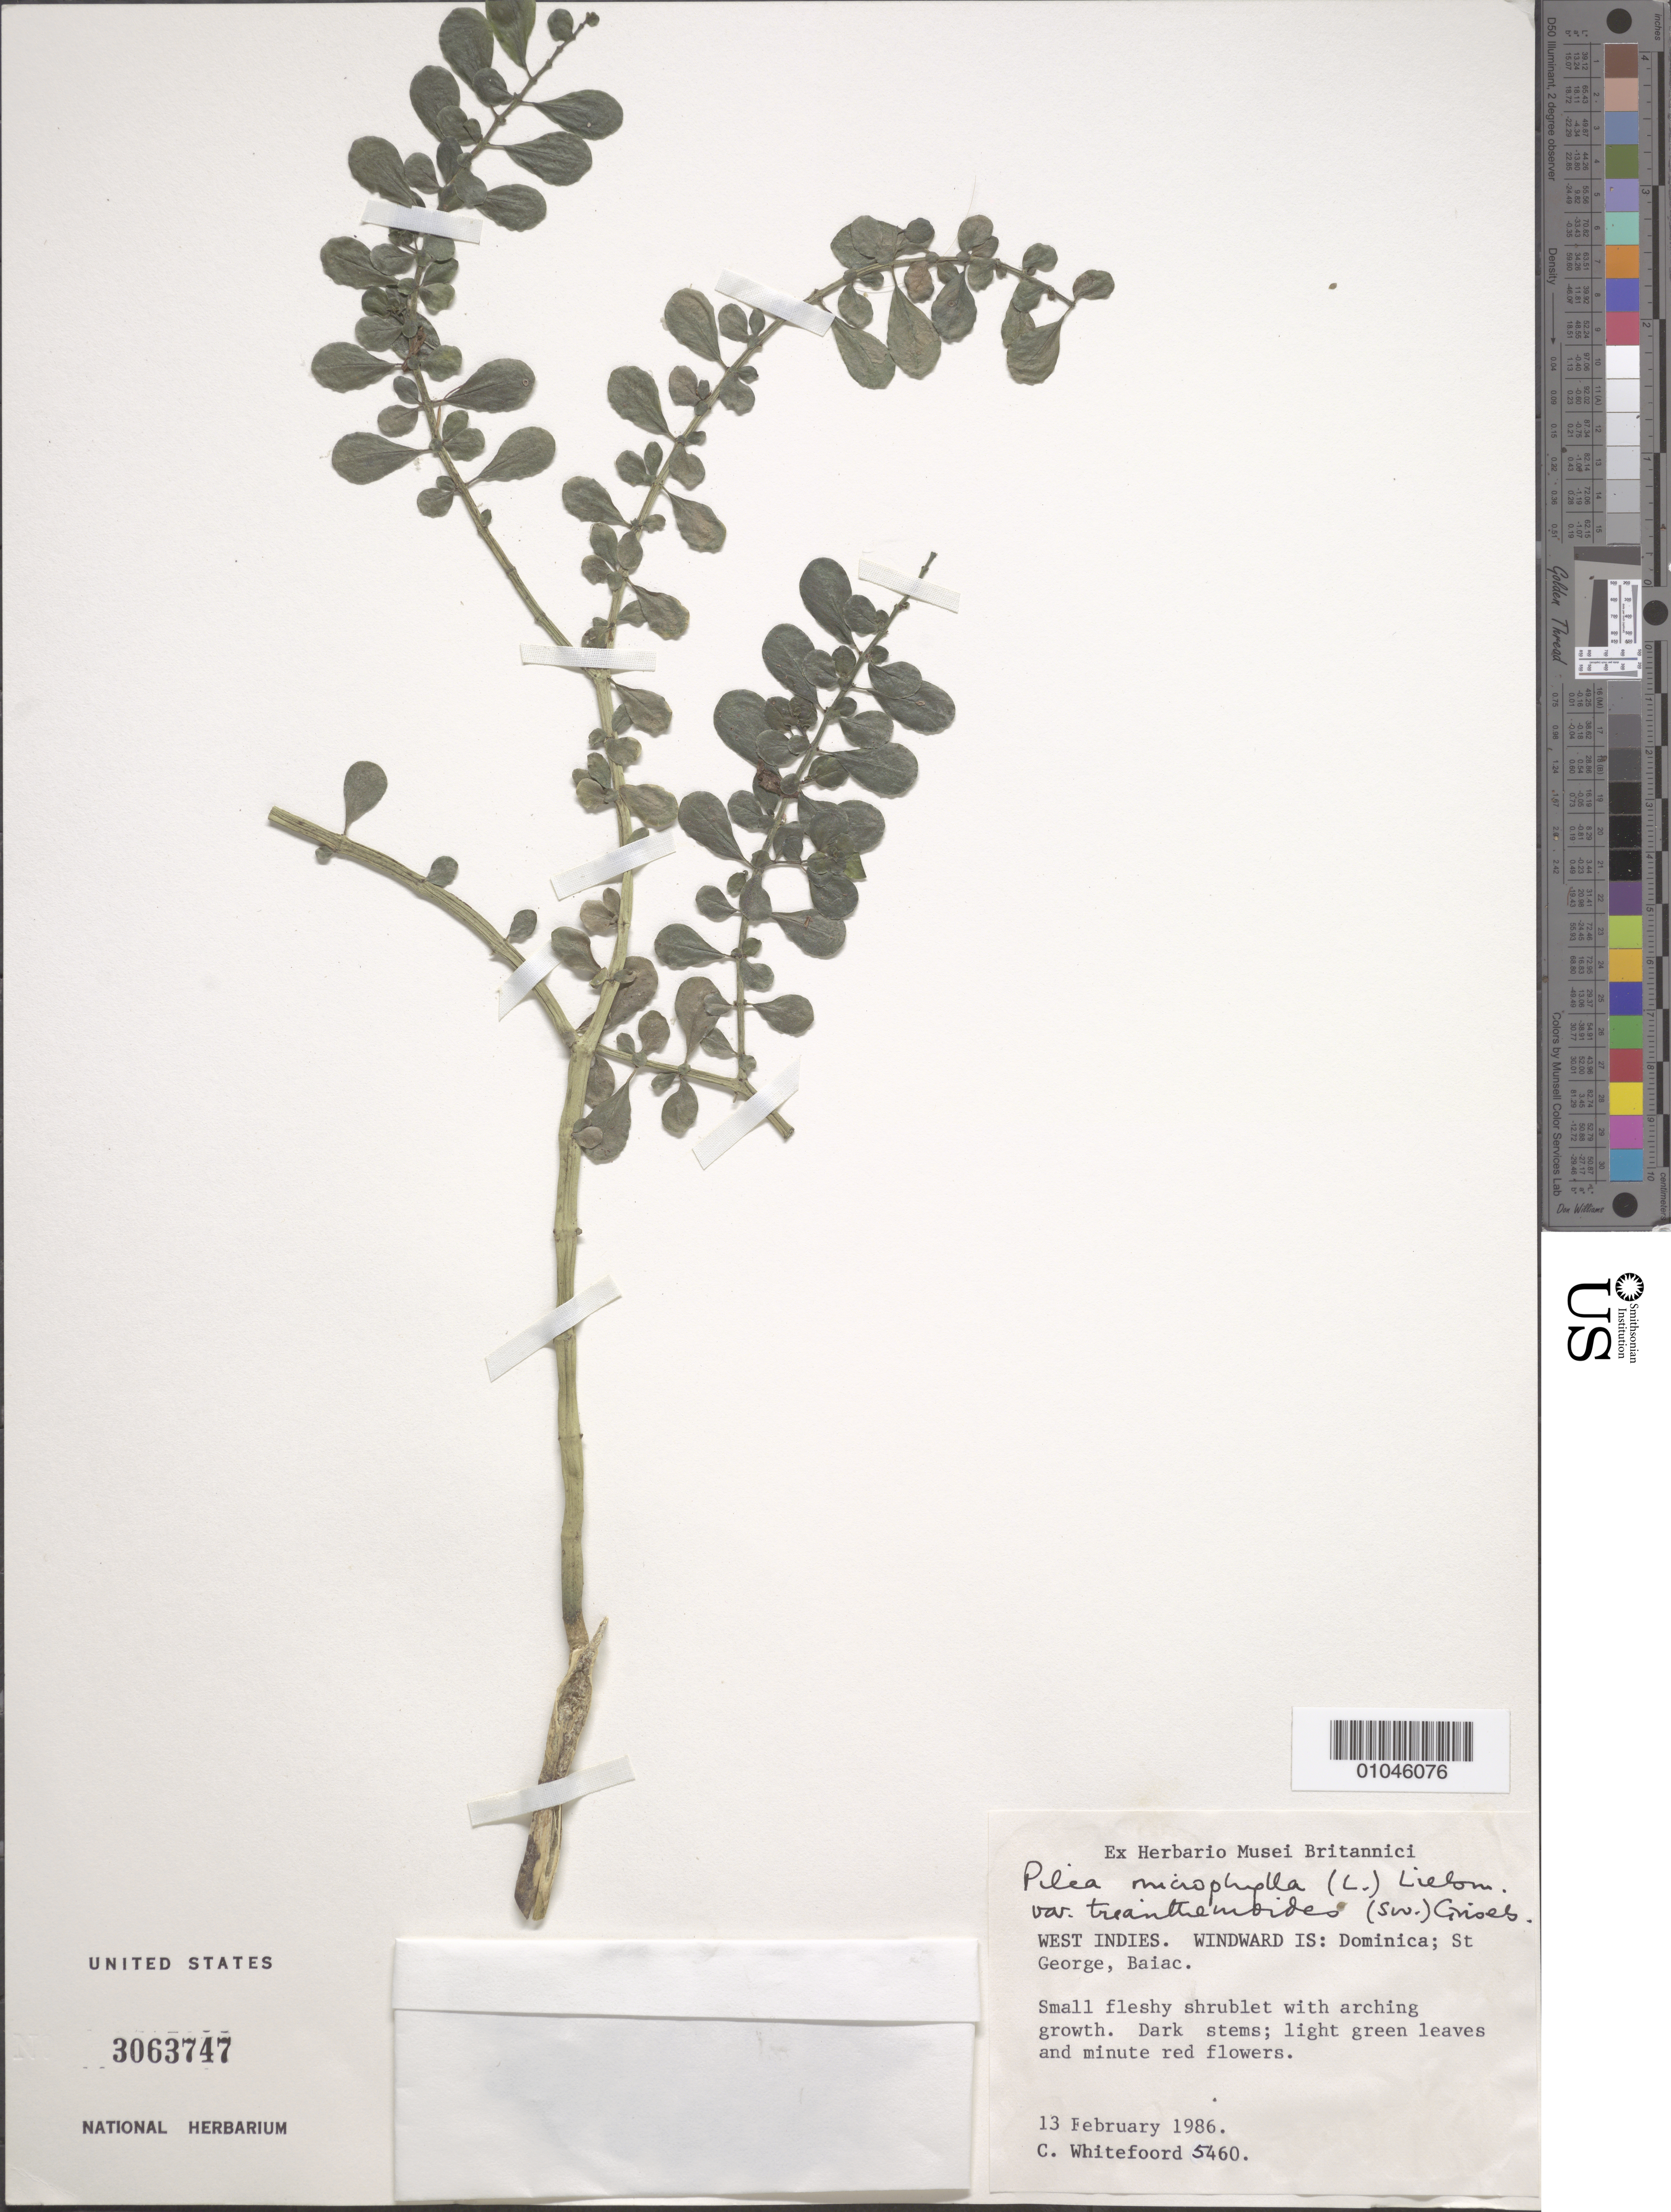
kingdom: Plantae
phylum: Tracheophyta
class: Magnoliopsida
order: Rosales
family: Urticaceae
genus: Pilea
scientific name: Pilea microphylla var. microphylla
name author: (L.) Liebm.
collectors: C. Whitefoord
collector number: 5460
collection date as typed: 13 Feb 1986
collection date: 1986-02-13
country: Dominica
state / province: St. George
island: Dominica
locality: Small fleshy shrublet with arching growth. Dark stems; light green leaves and minute red flowers. Baiac.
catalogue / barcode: US 3063747